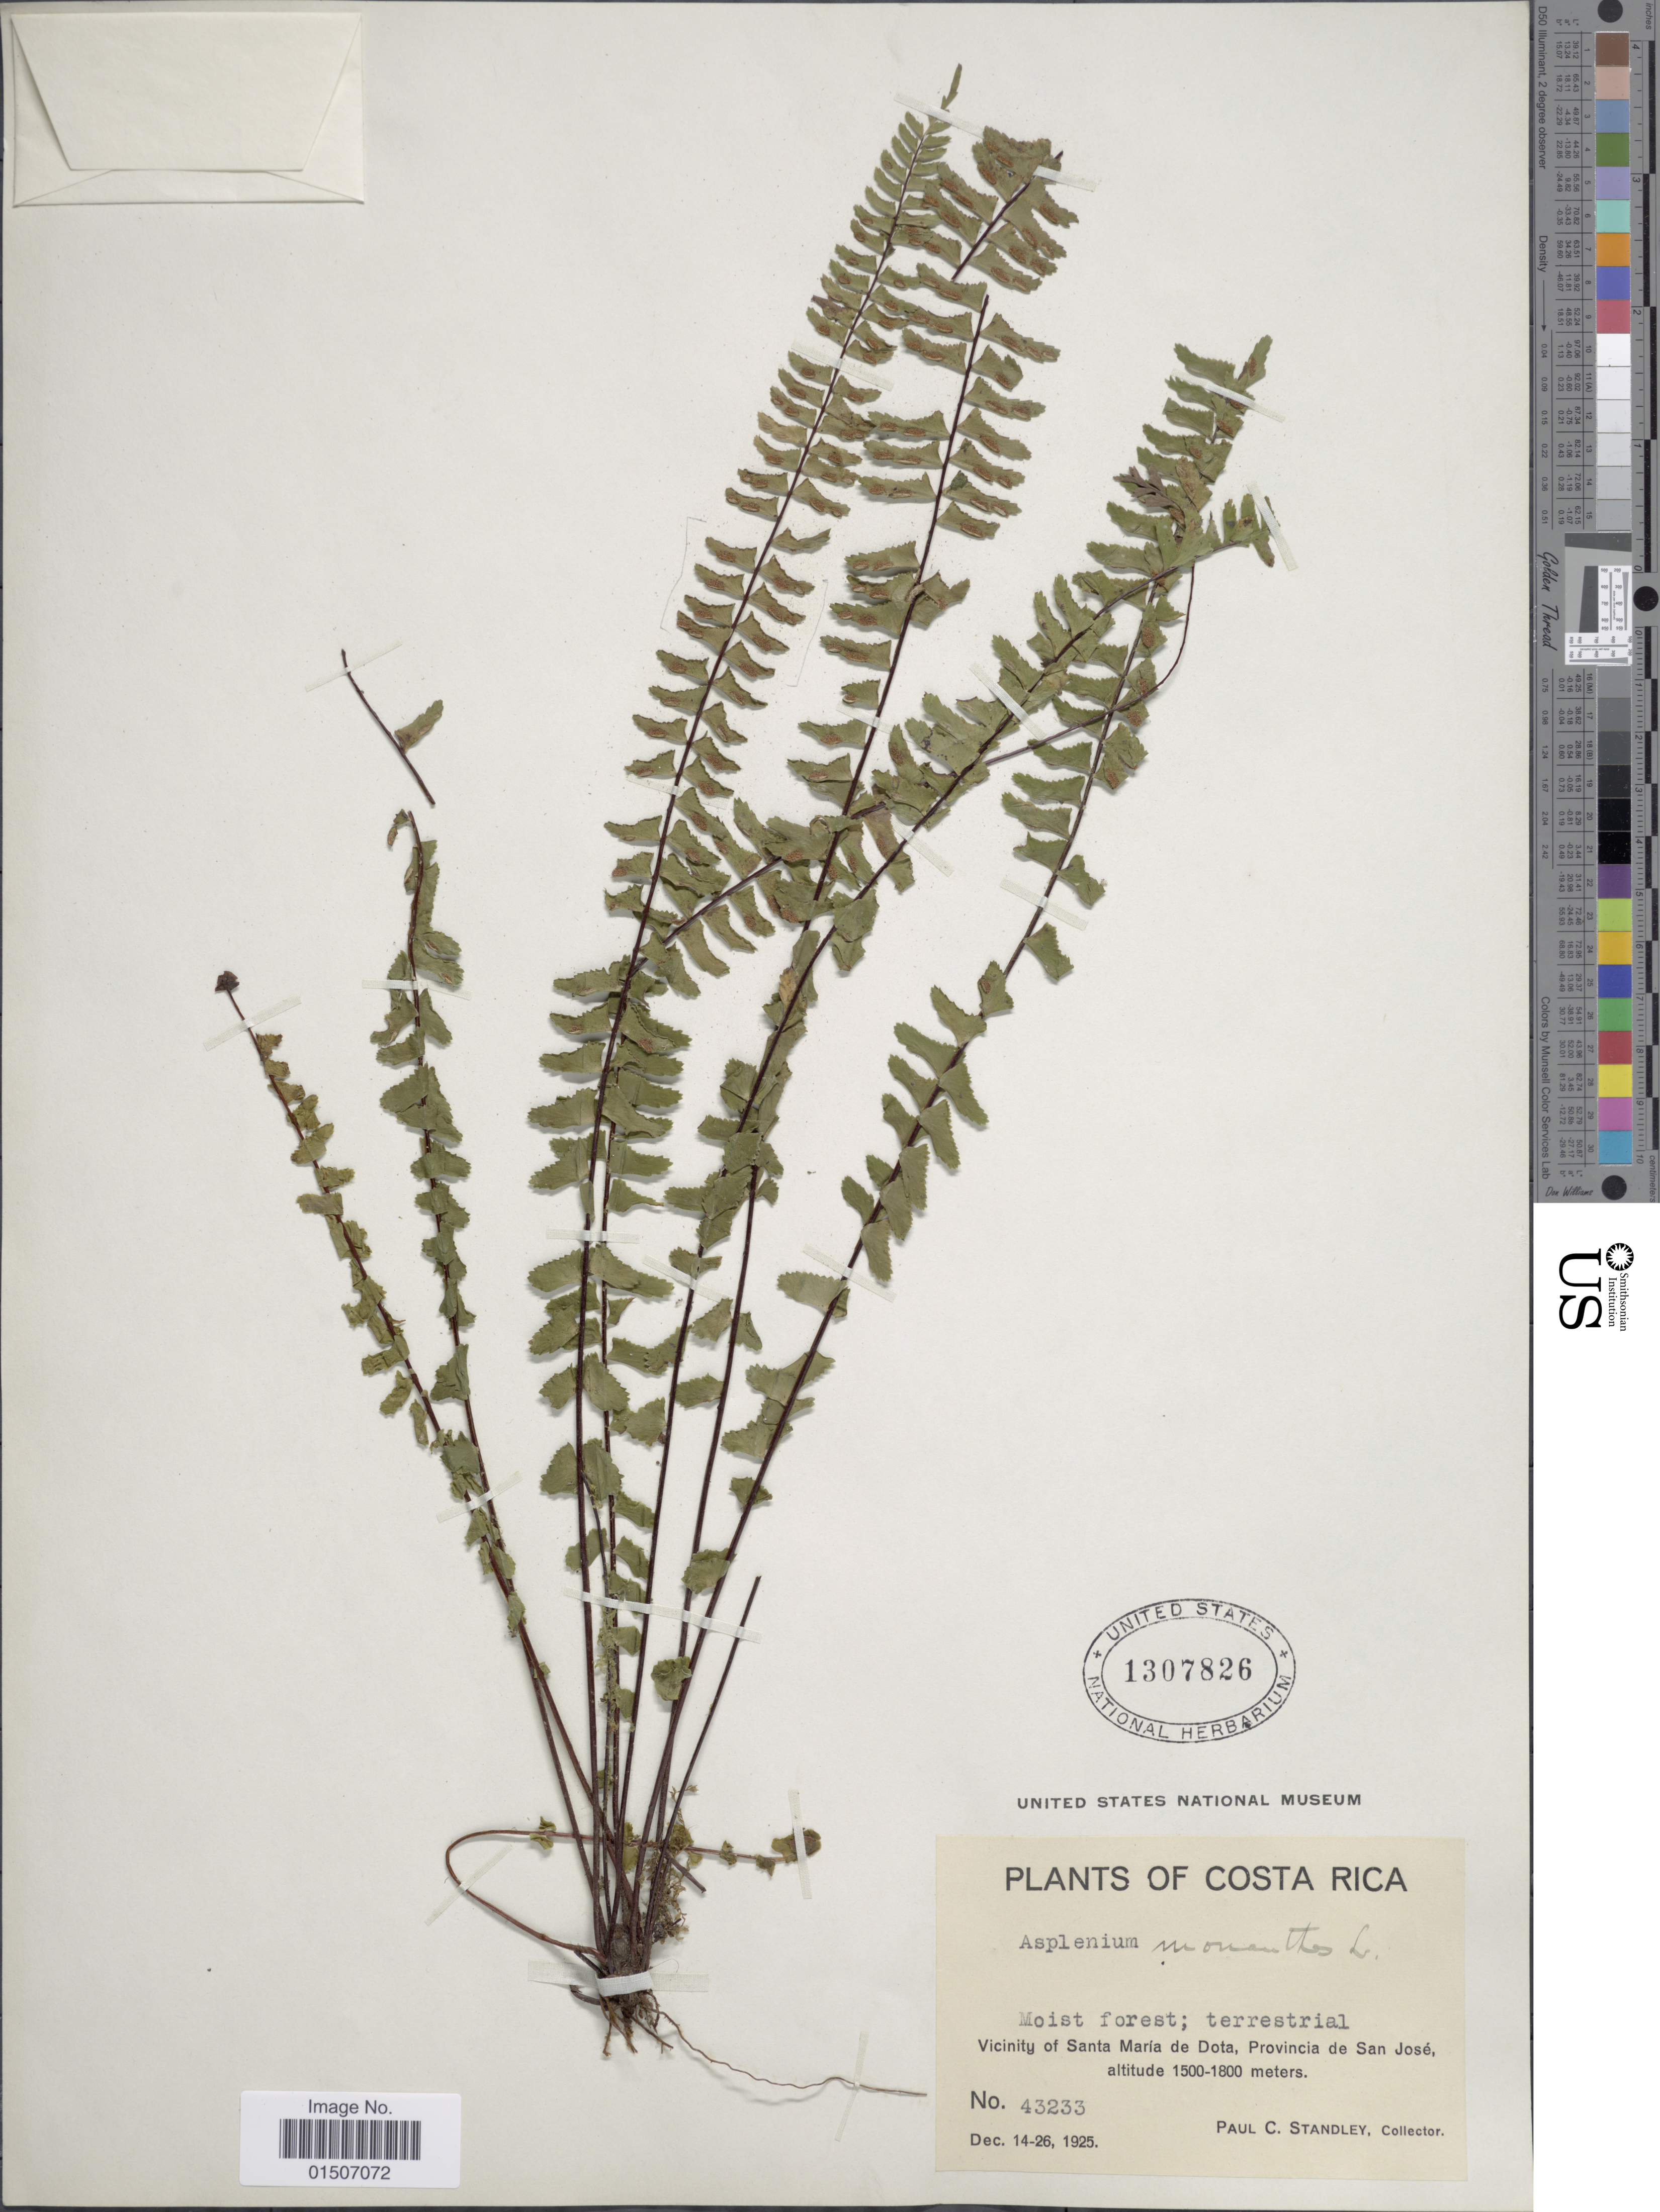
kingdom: Plantae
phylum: Tracheophyta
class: Polypodiopsida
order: Polypodiales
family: Aspleniaceae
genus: Asplenium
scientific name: Asplenium monanthes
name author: L.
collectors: P. C. Standley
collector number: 43233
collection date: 1925-12-14/1925-12-26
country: Costa Rica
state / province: San José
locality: Vicinity of Santa María de Dota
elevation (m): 1500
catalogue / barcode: US 1307826